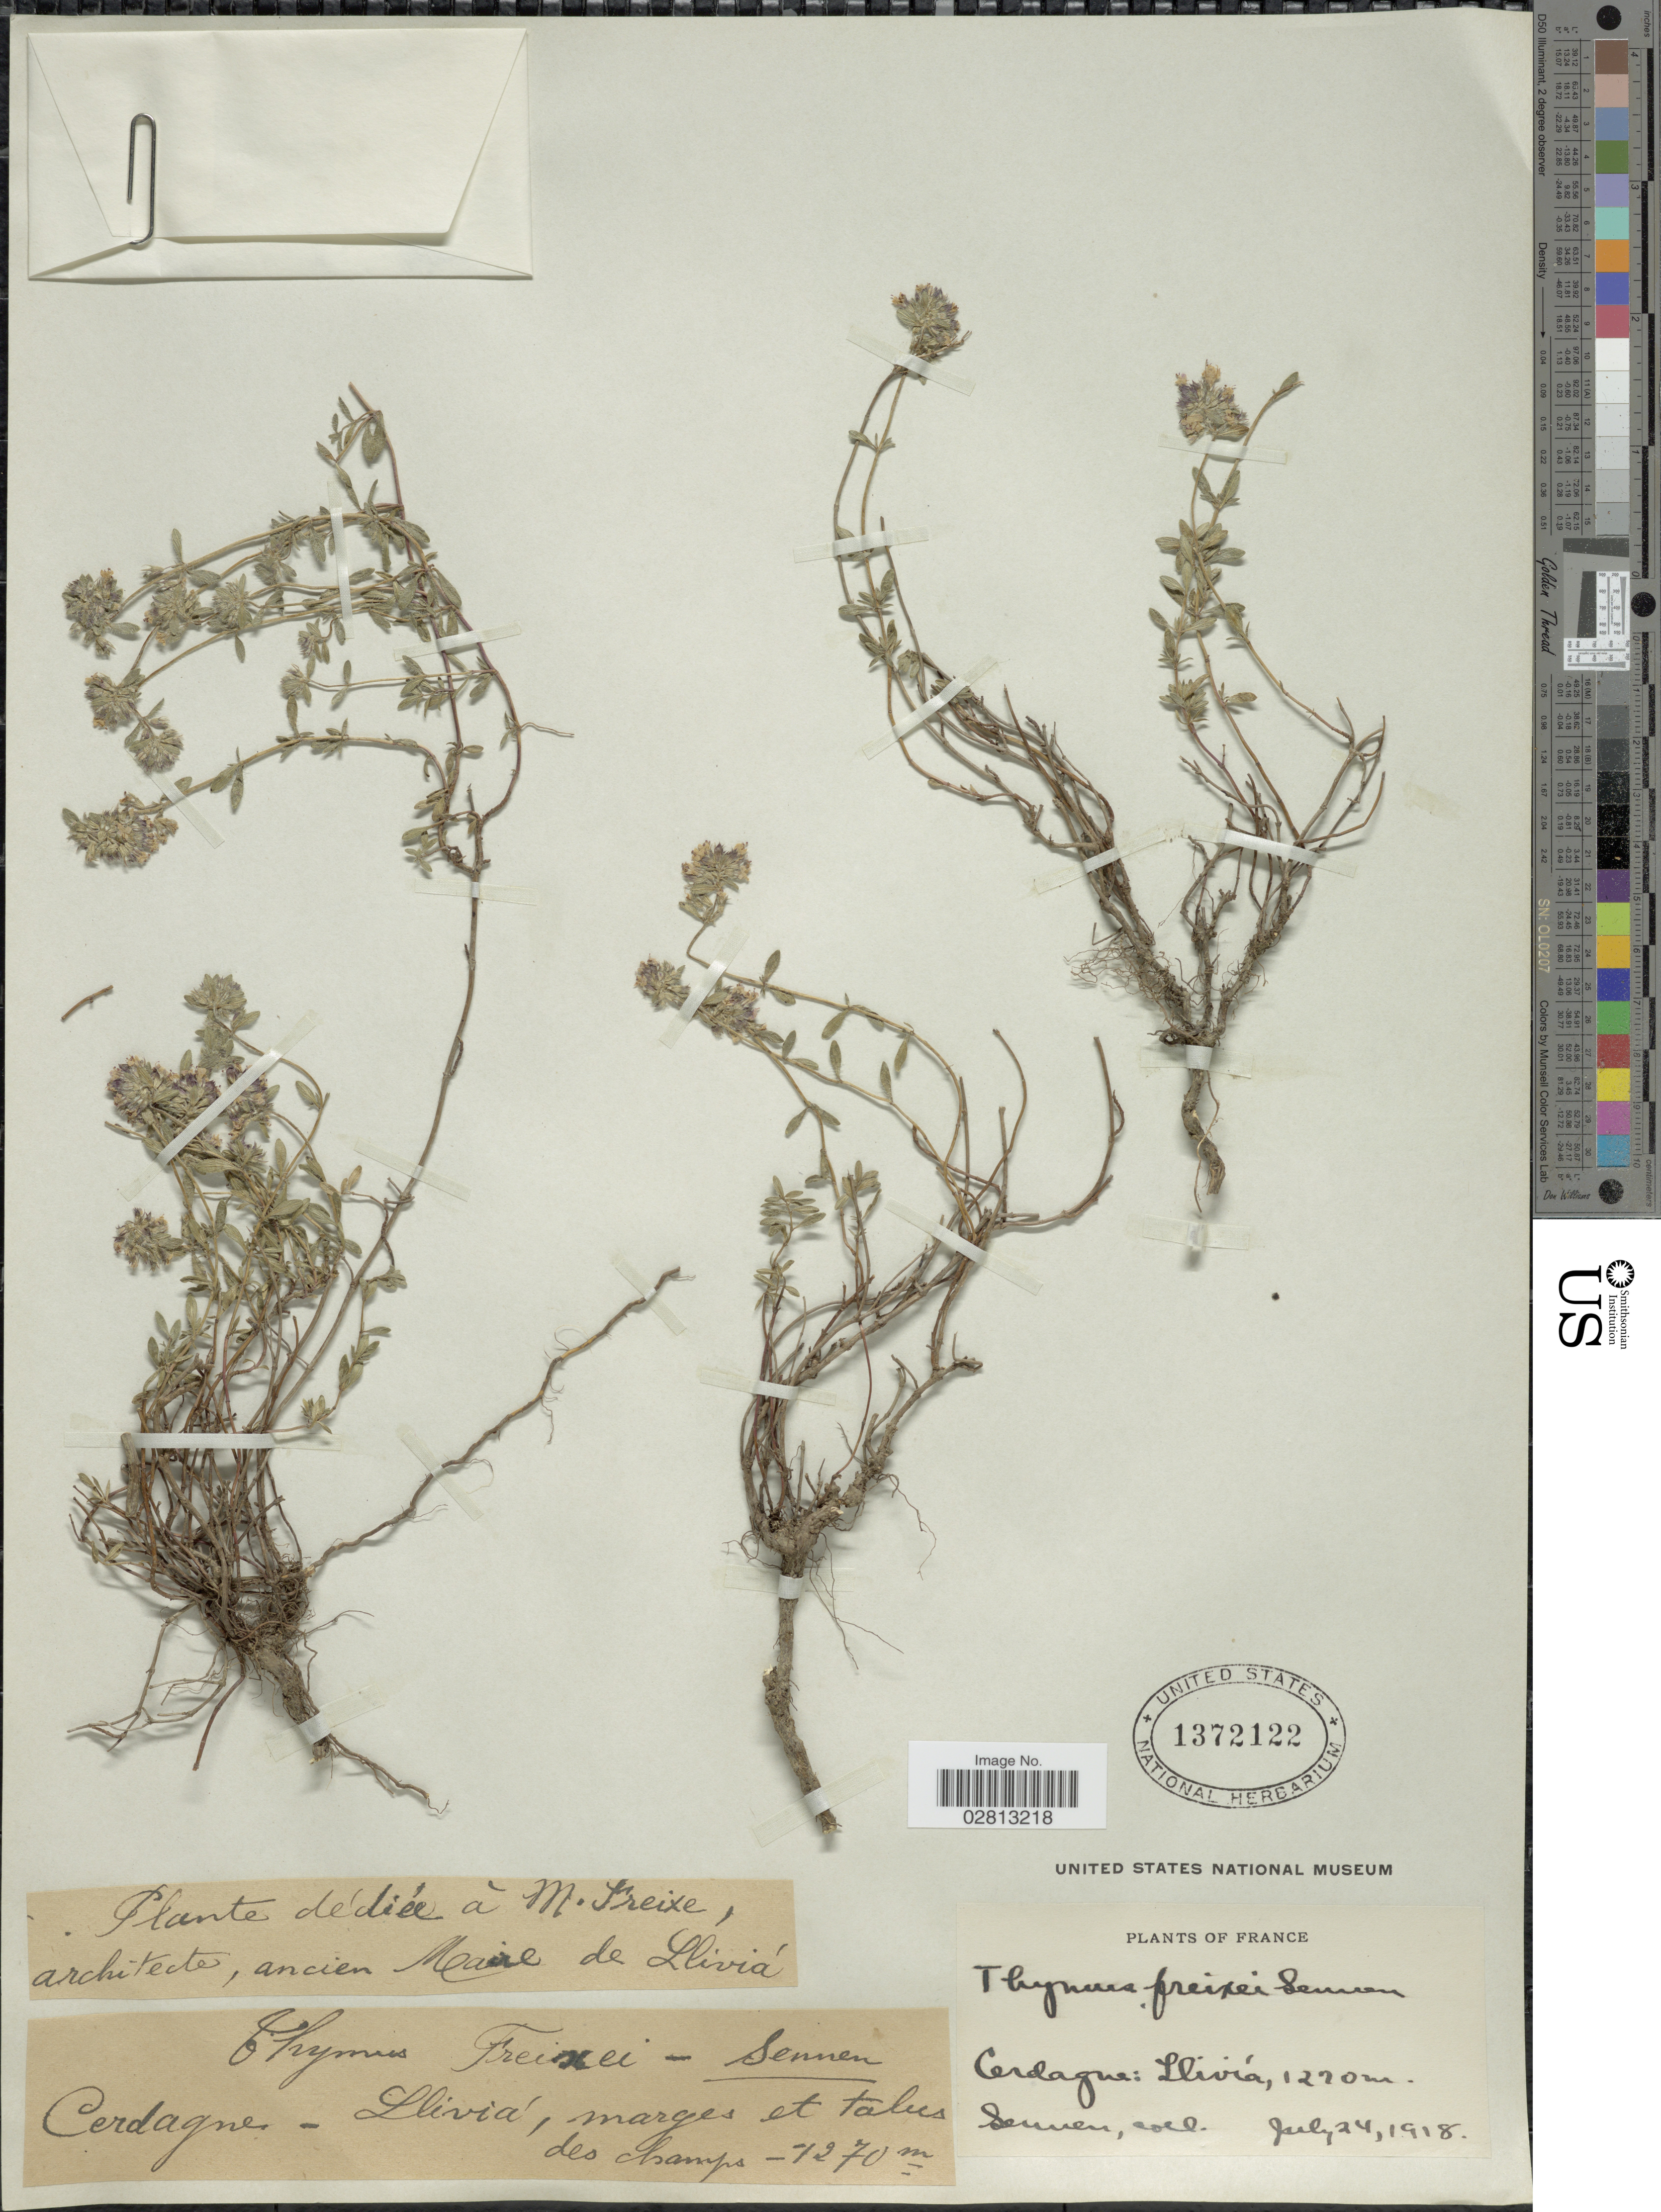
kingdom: Plantae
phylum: Tracheophyta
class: Magnoliopsida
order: Lamiales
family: Lamiaceae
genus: Thymus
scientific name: Thymus freixei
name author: Sennen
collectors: E. Sennen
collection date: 1918-07-24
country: France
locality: Cerdagne, Lliviá.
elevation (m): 1270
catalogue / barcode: US 1372122